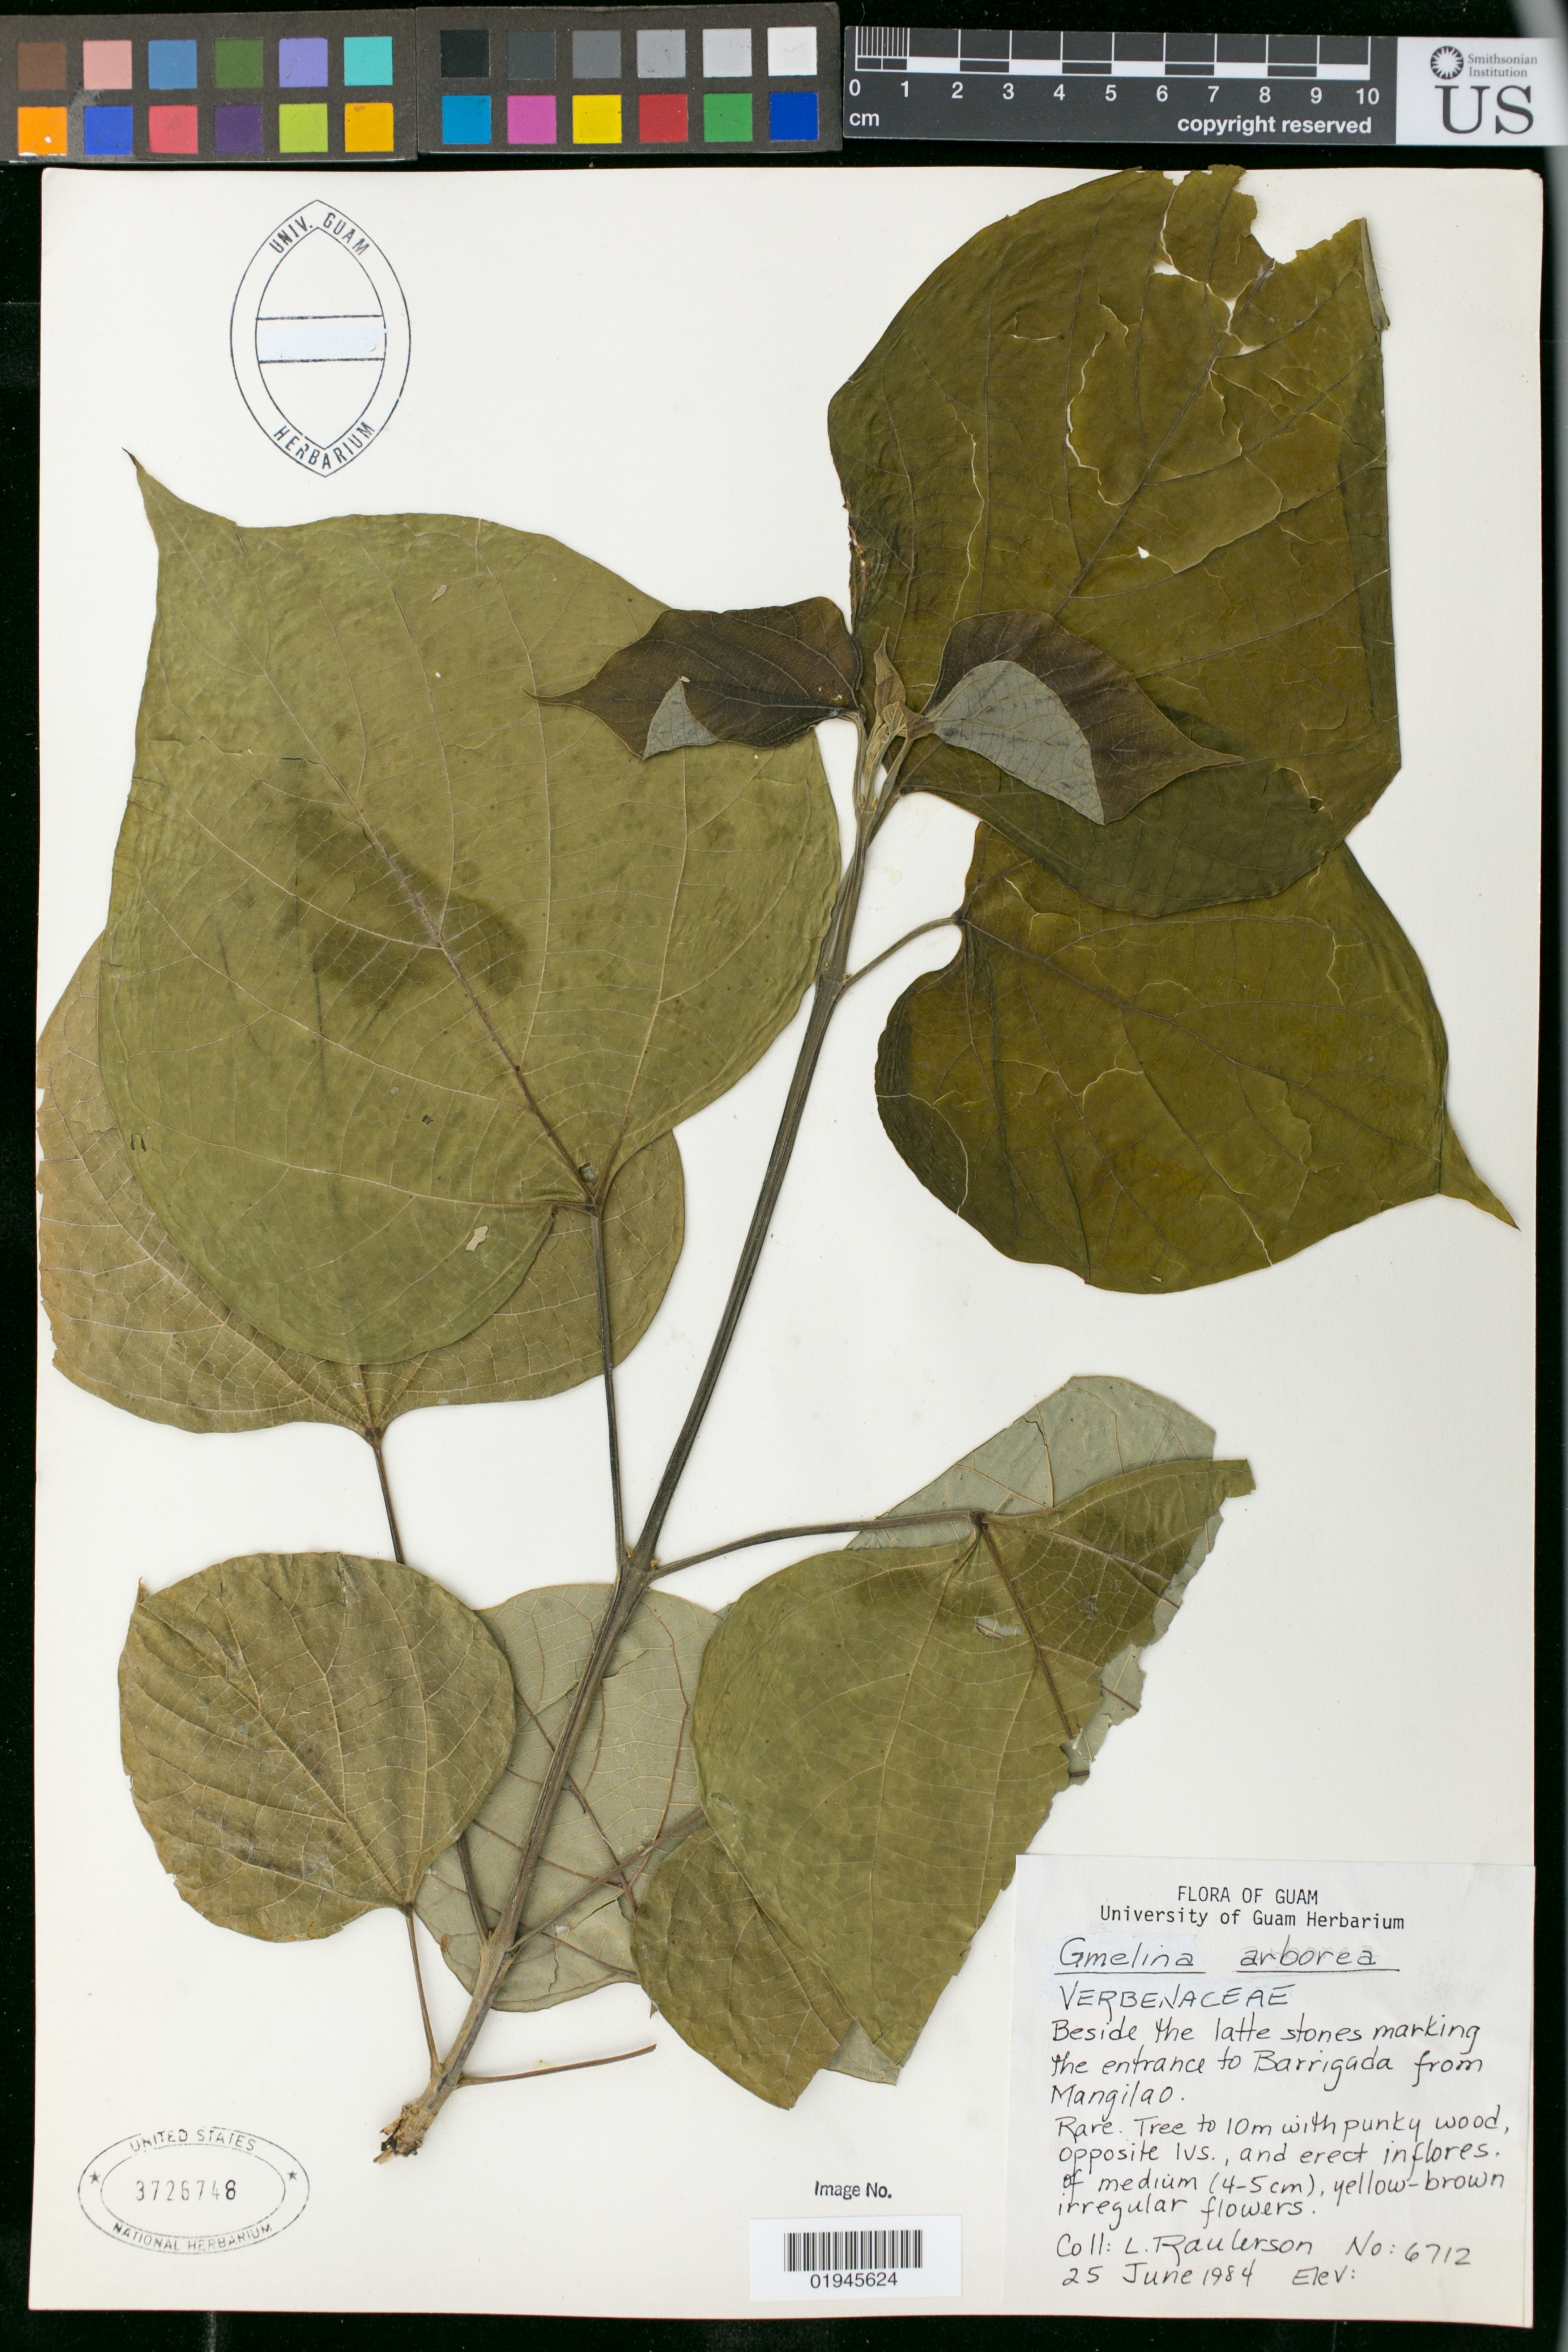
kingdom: Plantae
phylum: Tracheophyta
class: Magnoliopsida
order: Lamiales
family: Lamiaceae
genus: Gmelina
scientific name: Gmelina arborea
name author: Roxb. ex Sm.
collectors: L. Raulerson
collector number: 6712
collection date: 1984-06-25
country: Guam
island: Guam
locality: Beside the latte stones marking the entrance to Barrigada from Mangilao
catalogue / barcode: US 3726748